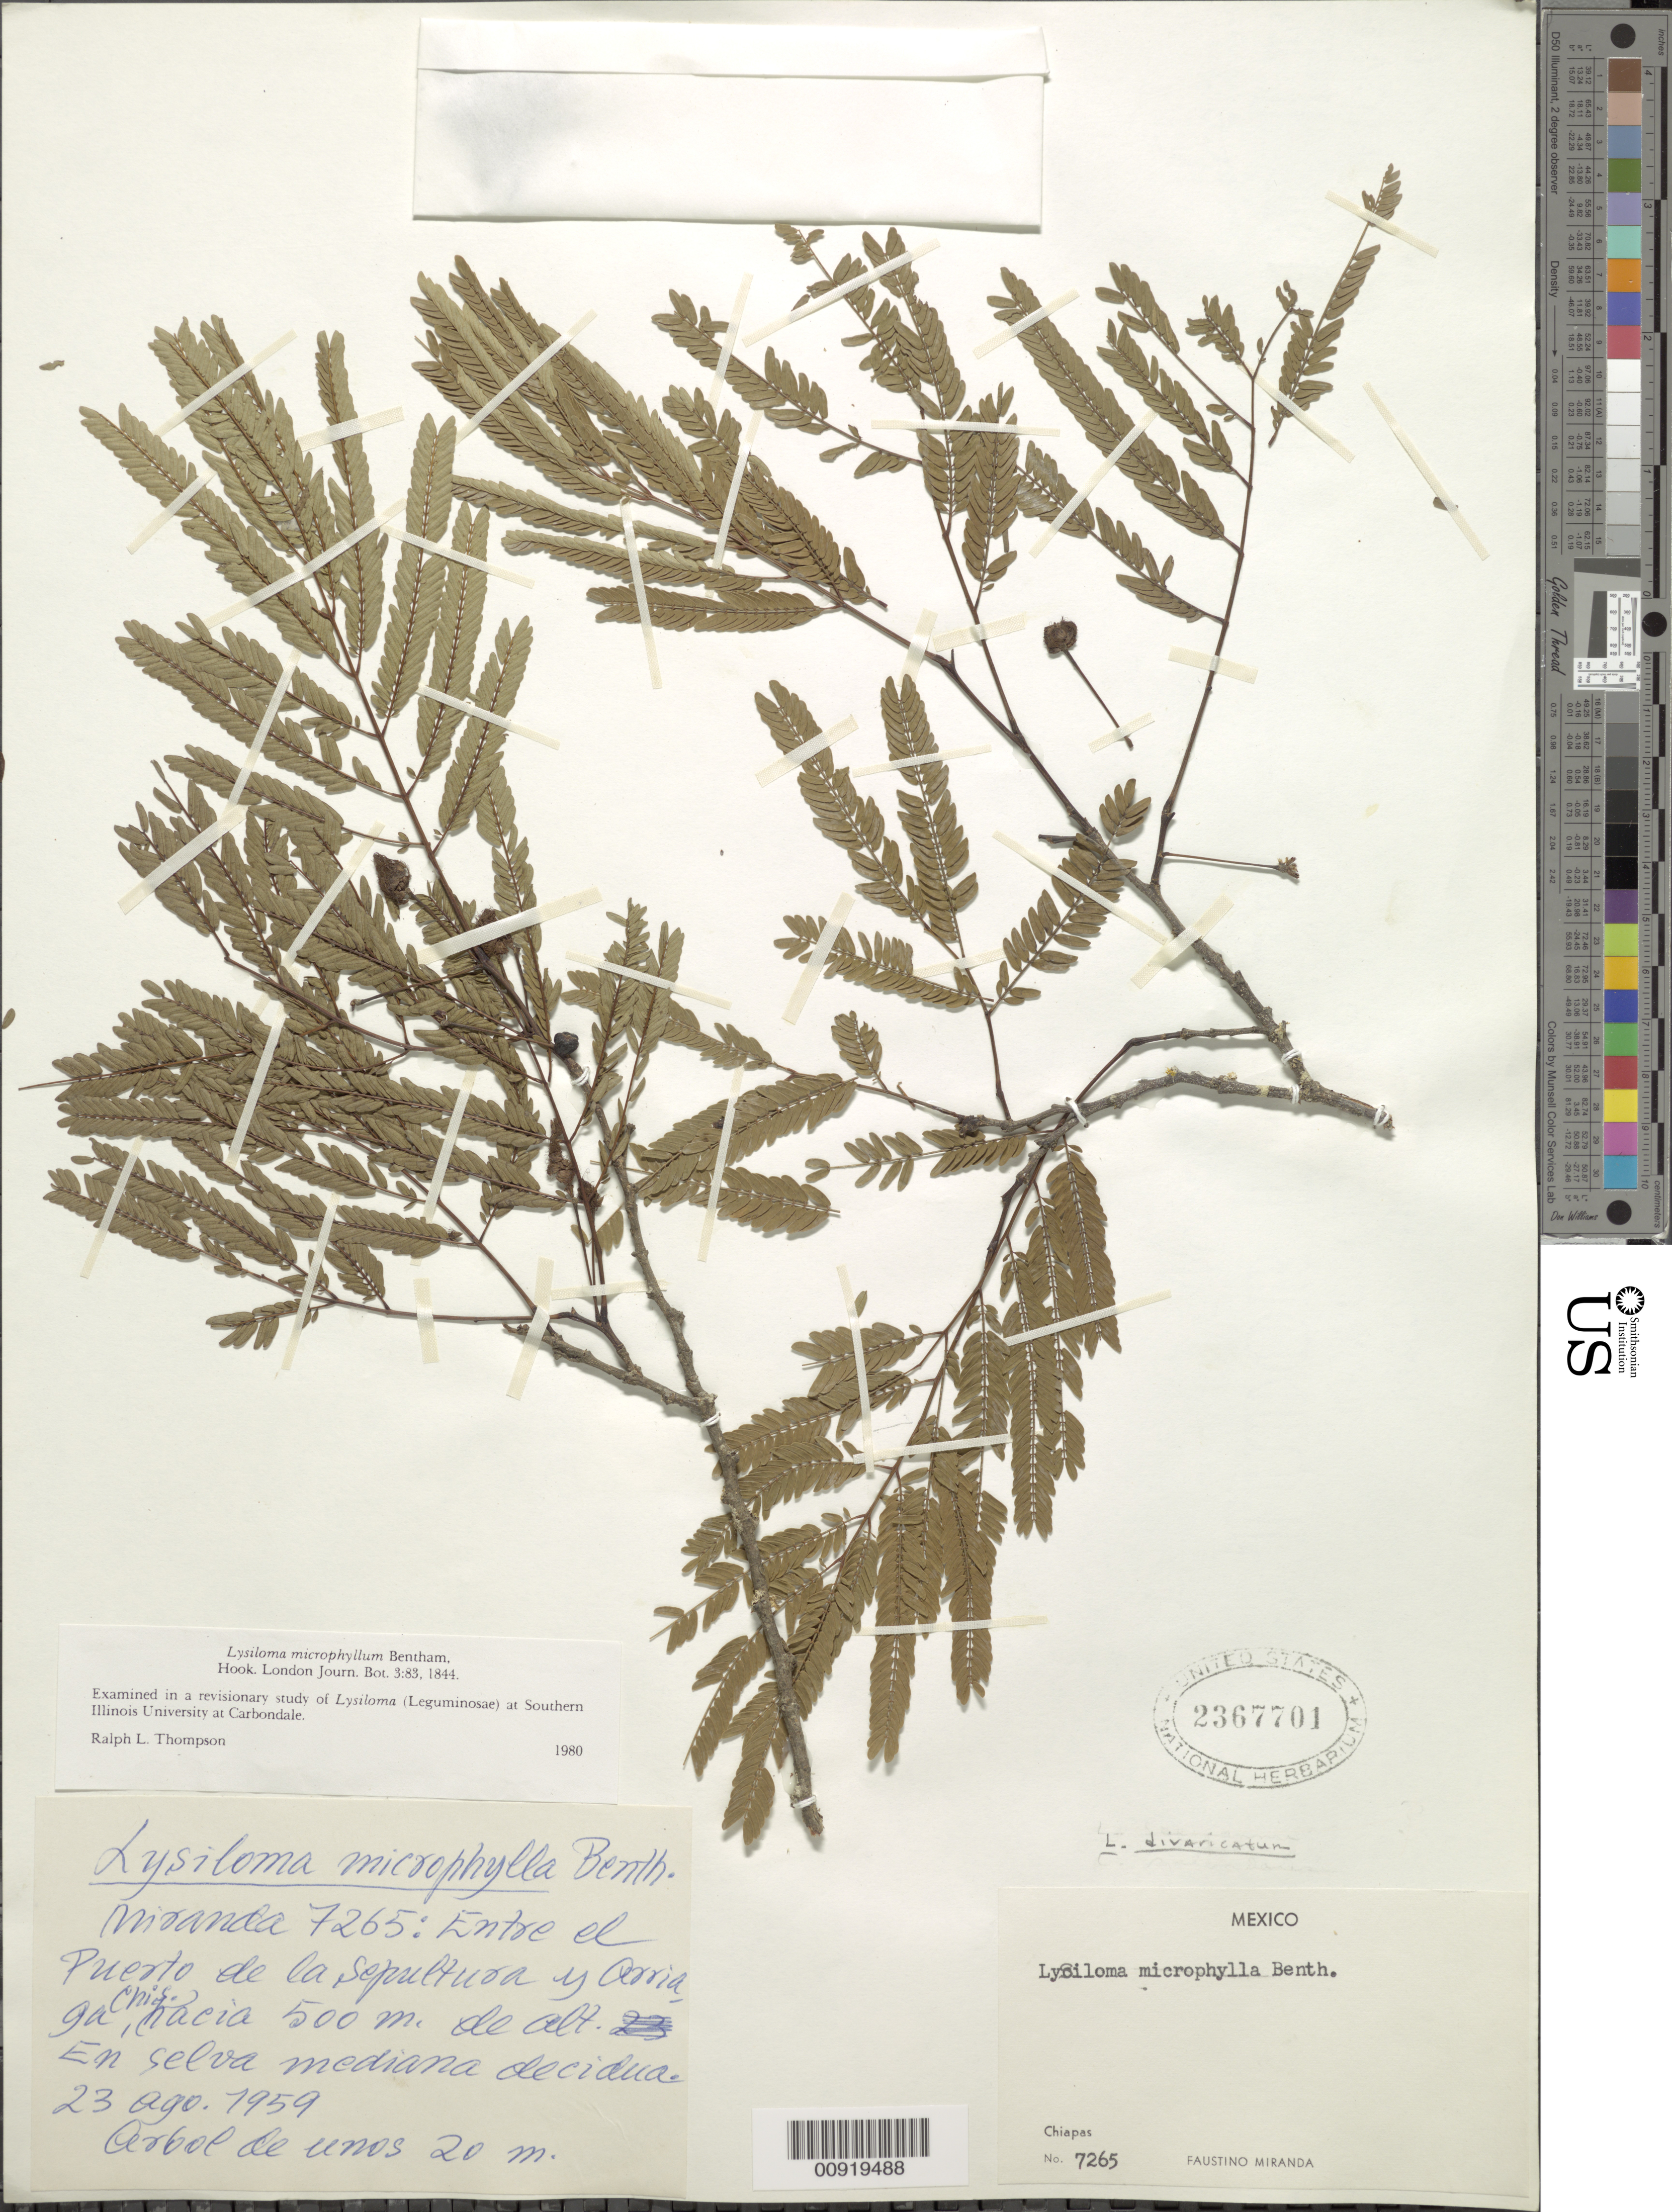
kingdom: Plantae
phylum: Tracheophyta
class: Magnoliopsida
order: Fabales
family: Fabaceae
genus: Lysiloma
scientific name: Lysiloma microphyllum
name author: Benth.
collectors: Miranda G., F.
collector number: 7265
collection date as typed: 23 Aug 1959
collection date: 1959-08-23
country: Mexico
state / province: Chiapas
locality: Entre el Puerto de la Sepultura y Arriaga, Chiapas.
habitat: En selva mediana decidua.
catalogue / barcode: US 2367701